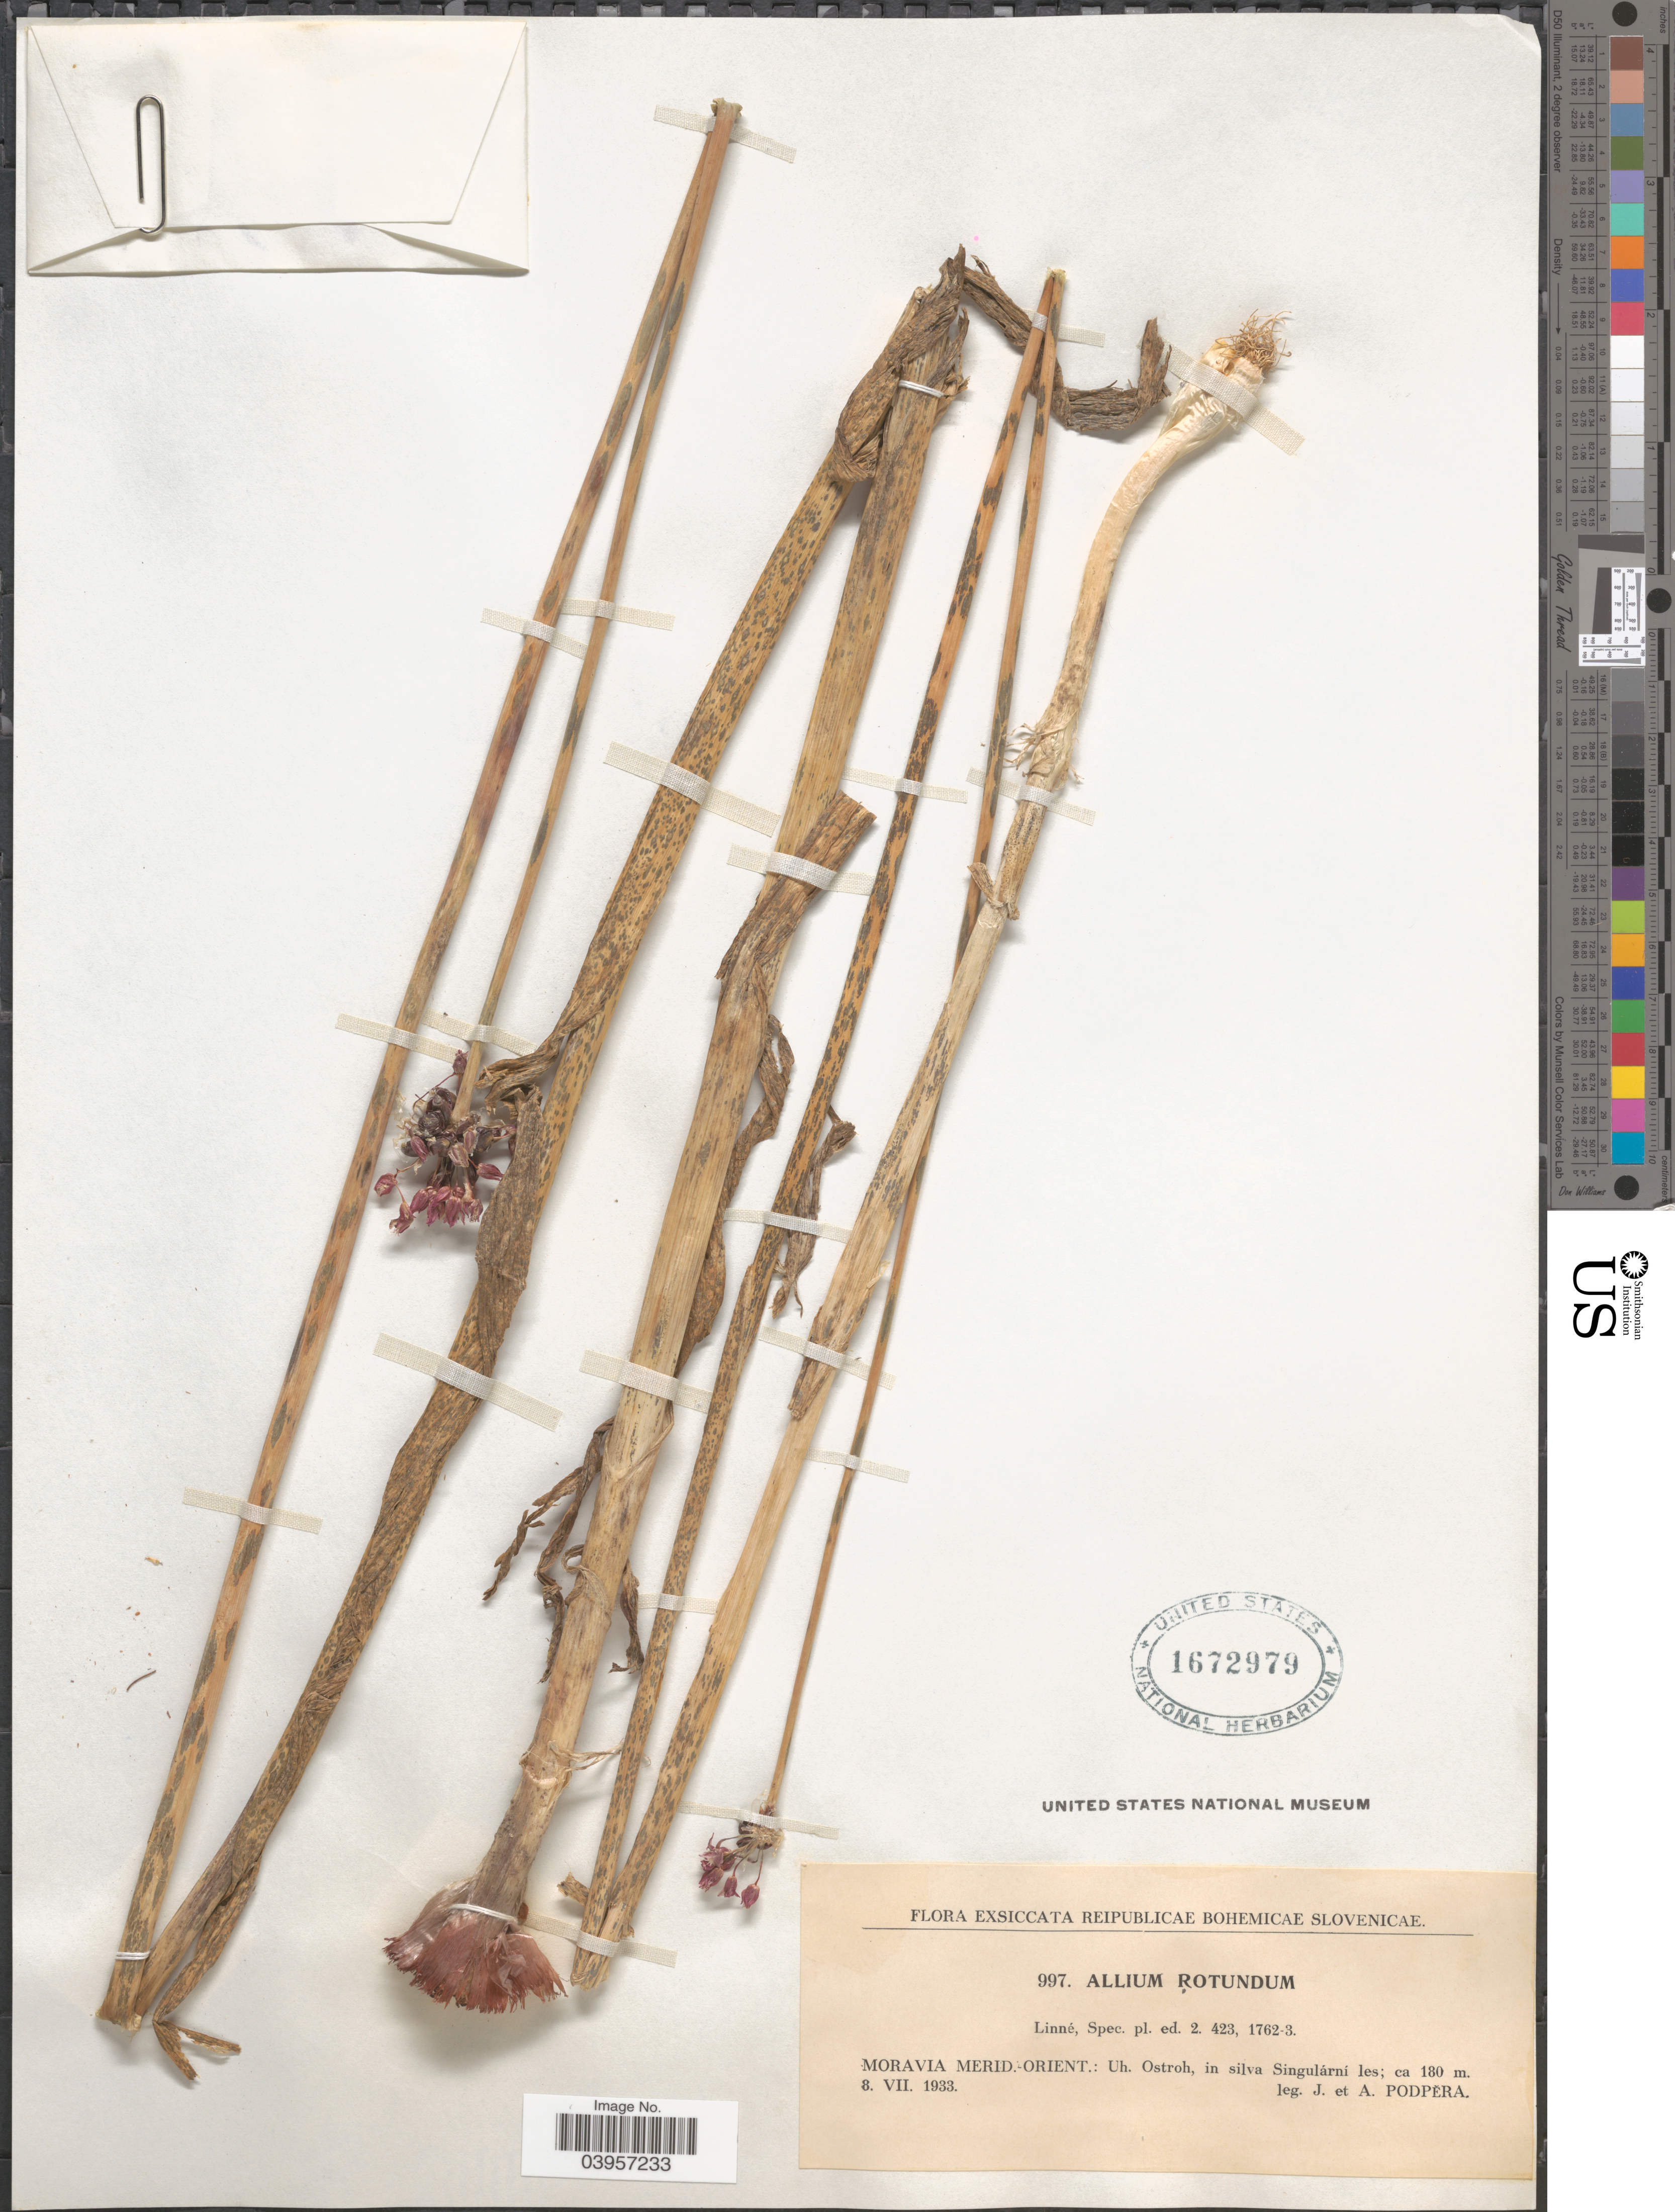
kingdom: Plantae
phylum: Tracheophyta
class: Liliopsida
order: Asparagales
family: Amaryllidaceae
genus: Allium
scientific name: Allium rotundum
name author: L.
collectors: J. Podpera & A. Podpera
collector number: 997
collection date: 1933-07-08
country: Slovakia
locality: Moravia Merid.-Orient.: Uh. Ostroh, in silva Singulárni les.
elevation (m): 180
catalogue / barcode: US 1672979